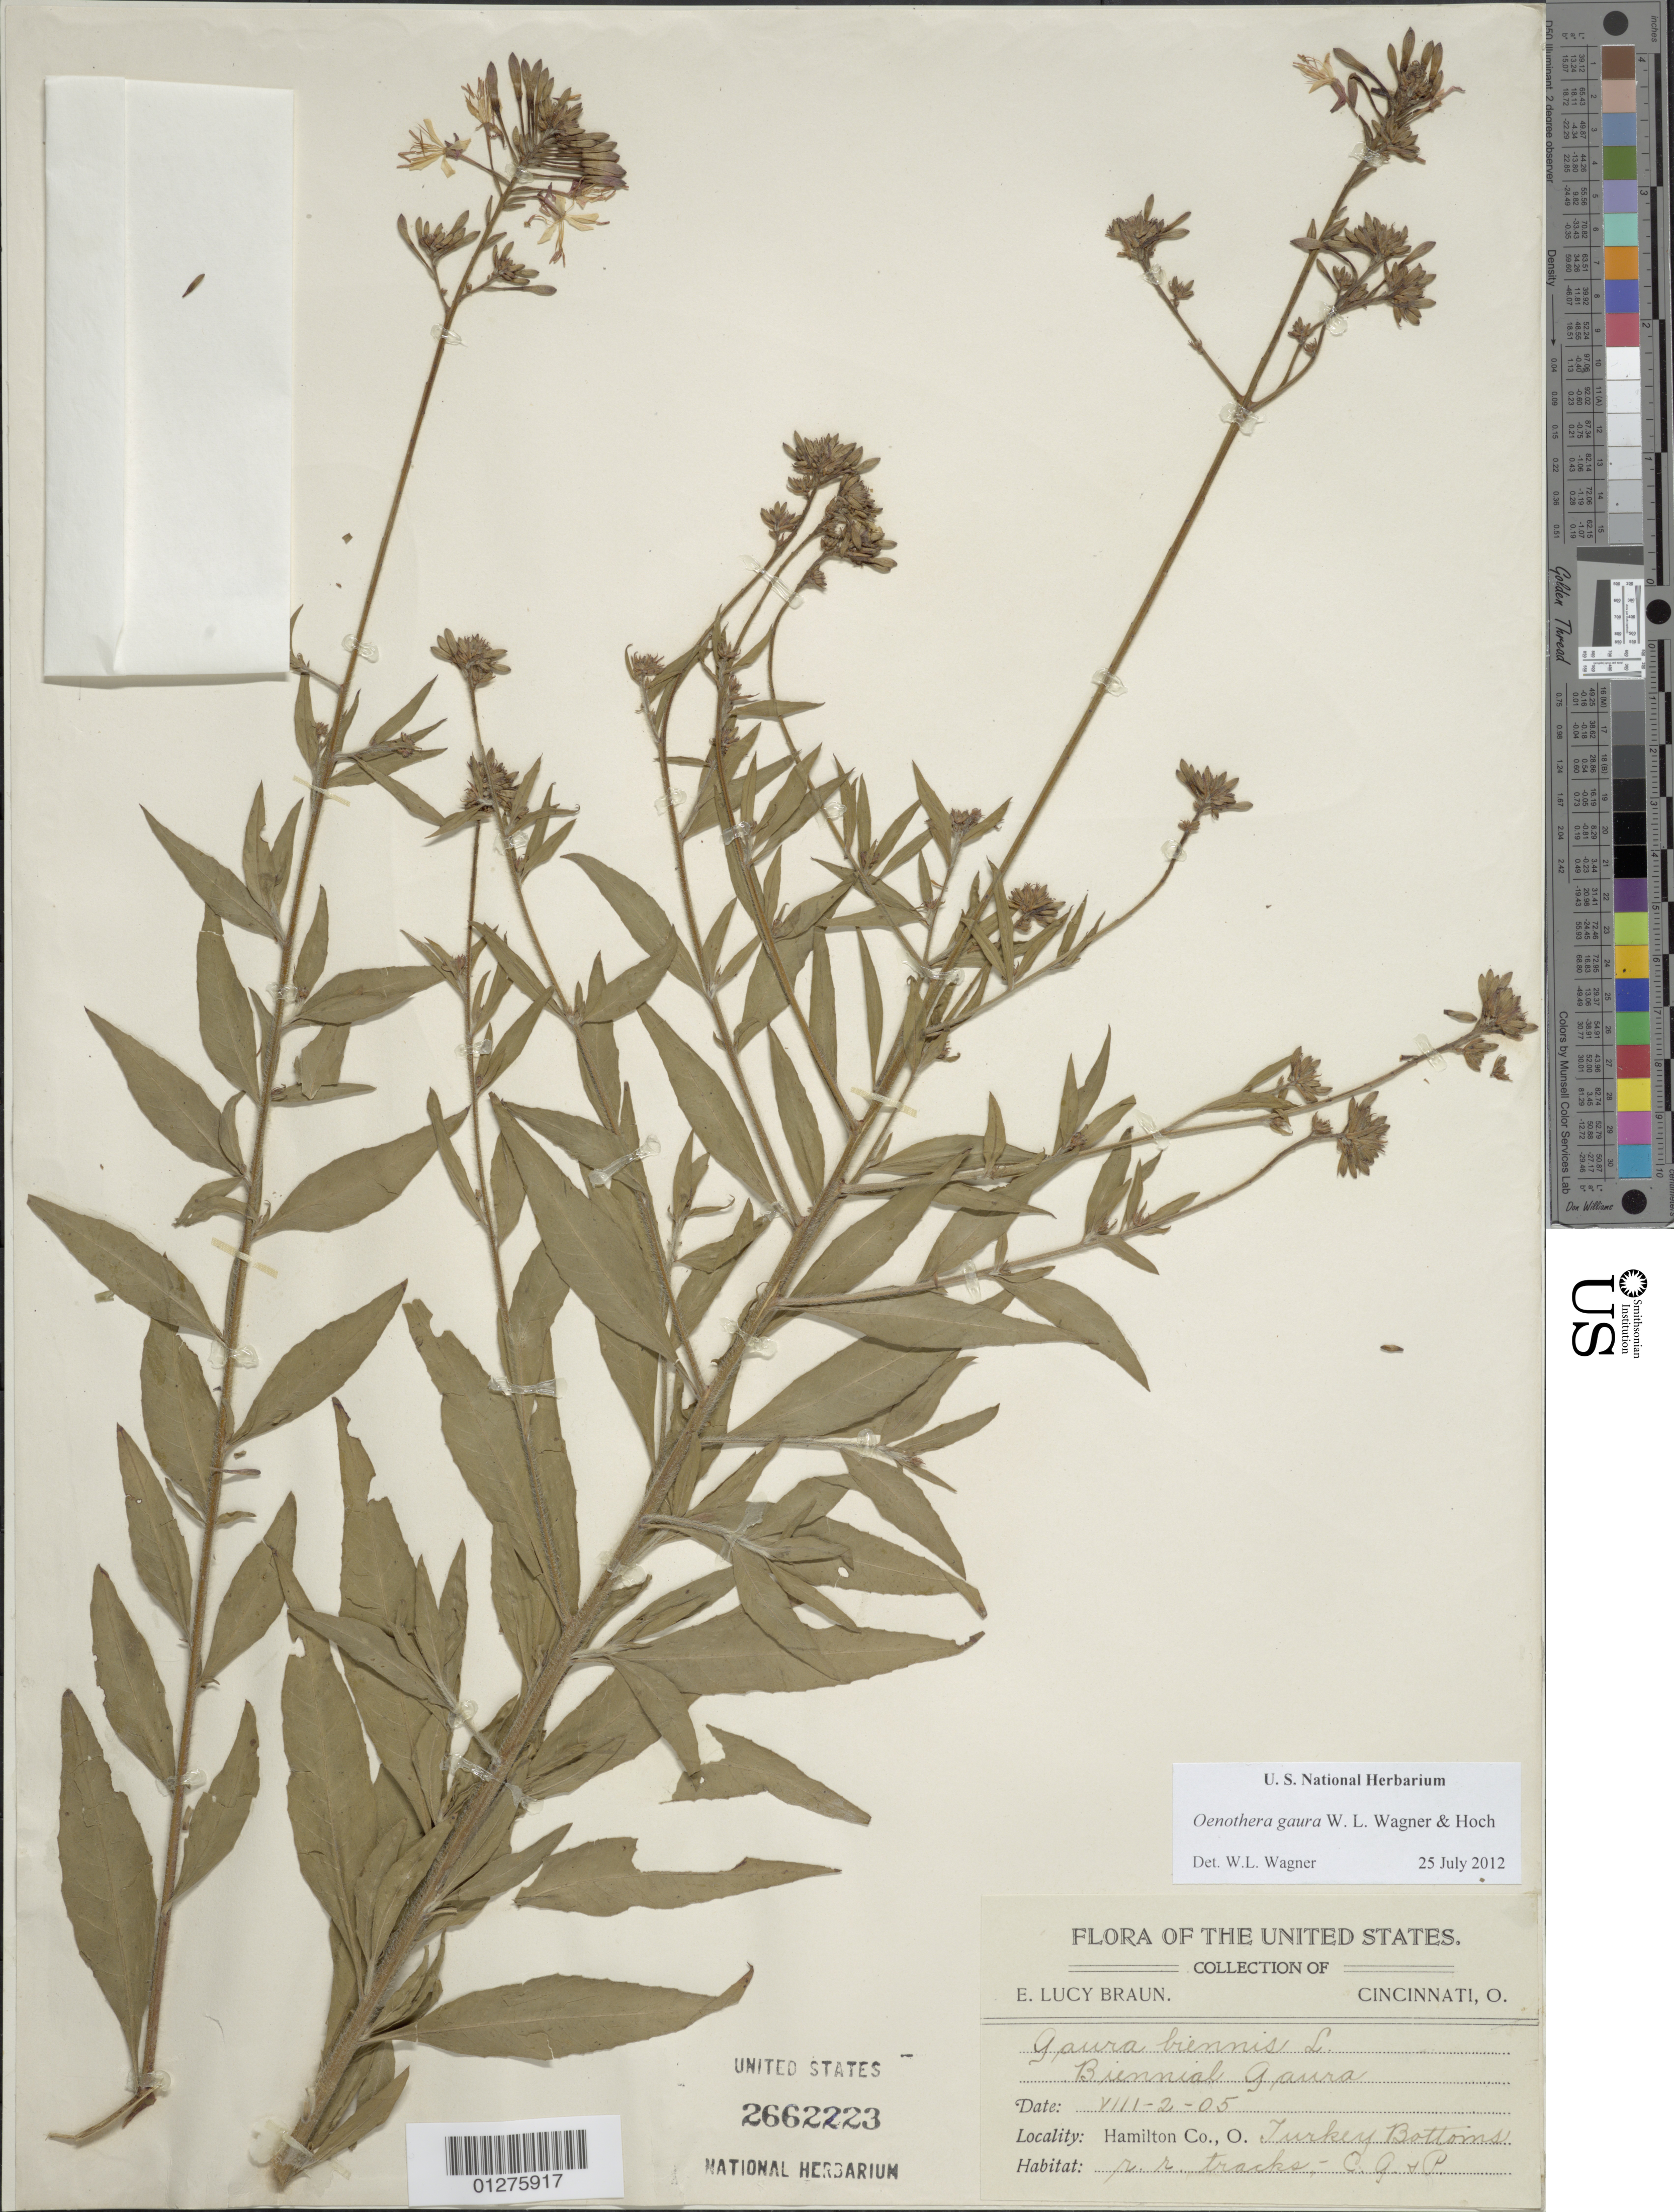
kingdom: Plantae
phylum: Tracheophyta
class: Magnoliopsida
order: Myrtales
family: Onagraceae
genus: Oenothera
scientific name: Oenothera gaura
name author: W.L. Wagner & Hoch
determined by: Wagner, W. L., (BOT), Smithsonian Institution - National Museum of Natural History (UNITED STATES)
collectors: E. L. Braun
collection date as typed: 02 Aug 1905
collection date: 1905-08-02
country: United States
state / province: Ohio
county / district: Hamilton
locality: Turkey Bottoms, r.r. tracks.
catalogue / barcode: US 2662223